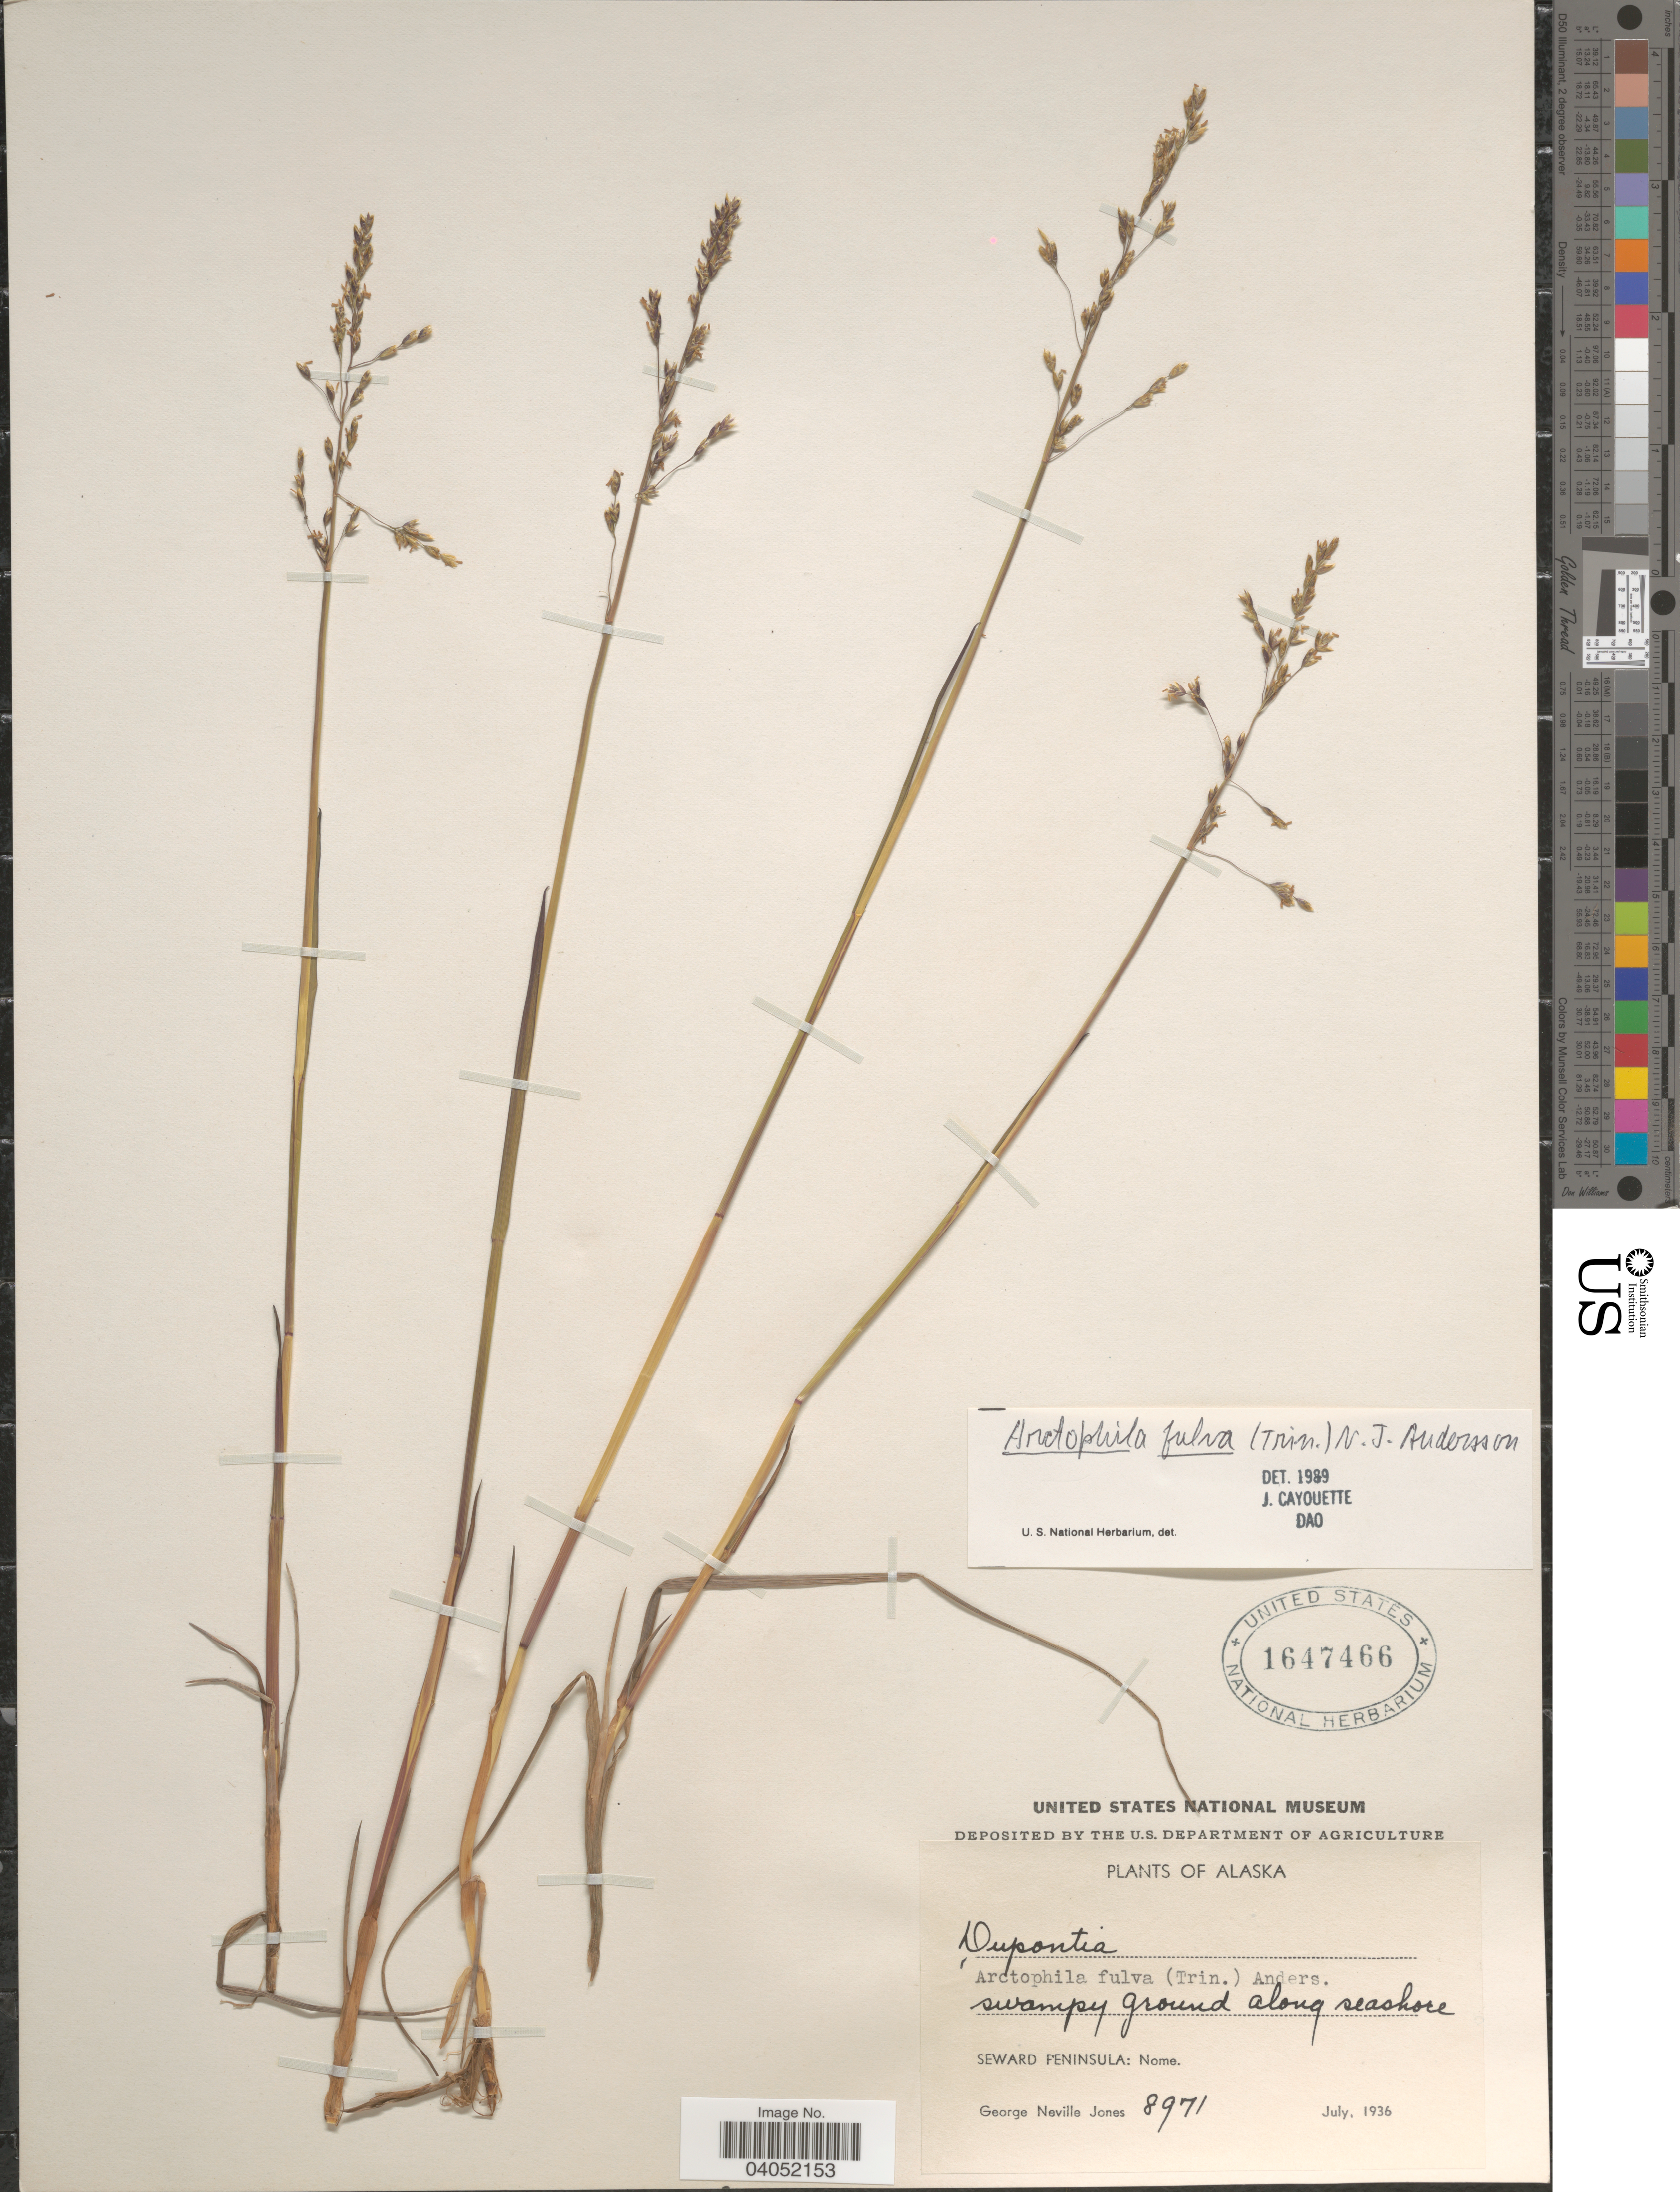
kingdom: Plantae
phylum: Tracheophyta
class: Liliopsida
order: Poales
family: Poaceae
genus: Arctophila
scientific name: Arctophila fulva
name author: (Trin.) Andersson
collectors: G. N. Jones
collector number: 8971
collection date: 1936-07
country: United States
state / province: Alaska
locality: Seward Peninsula: Nome.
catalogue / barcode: US 1647466